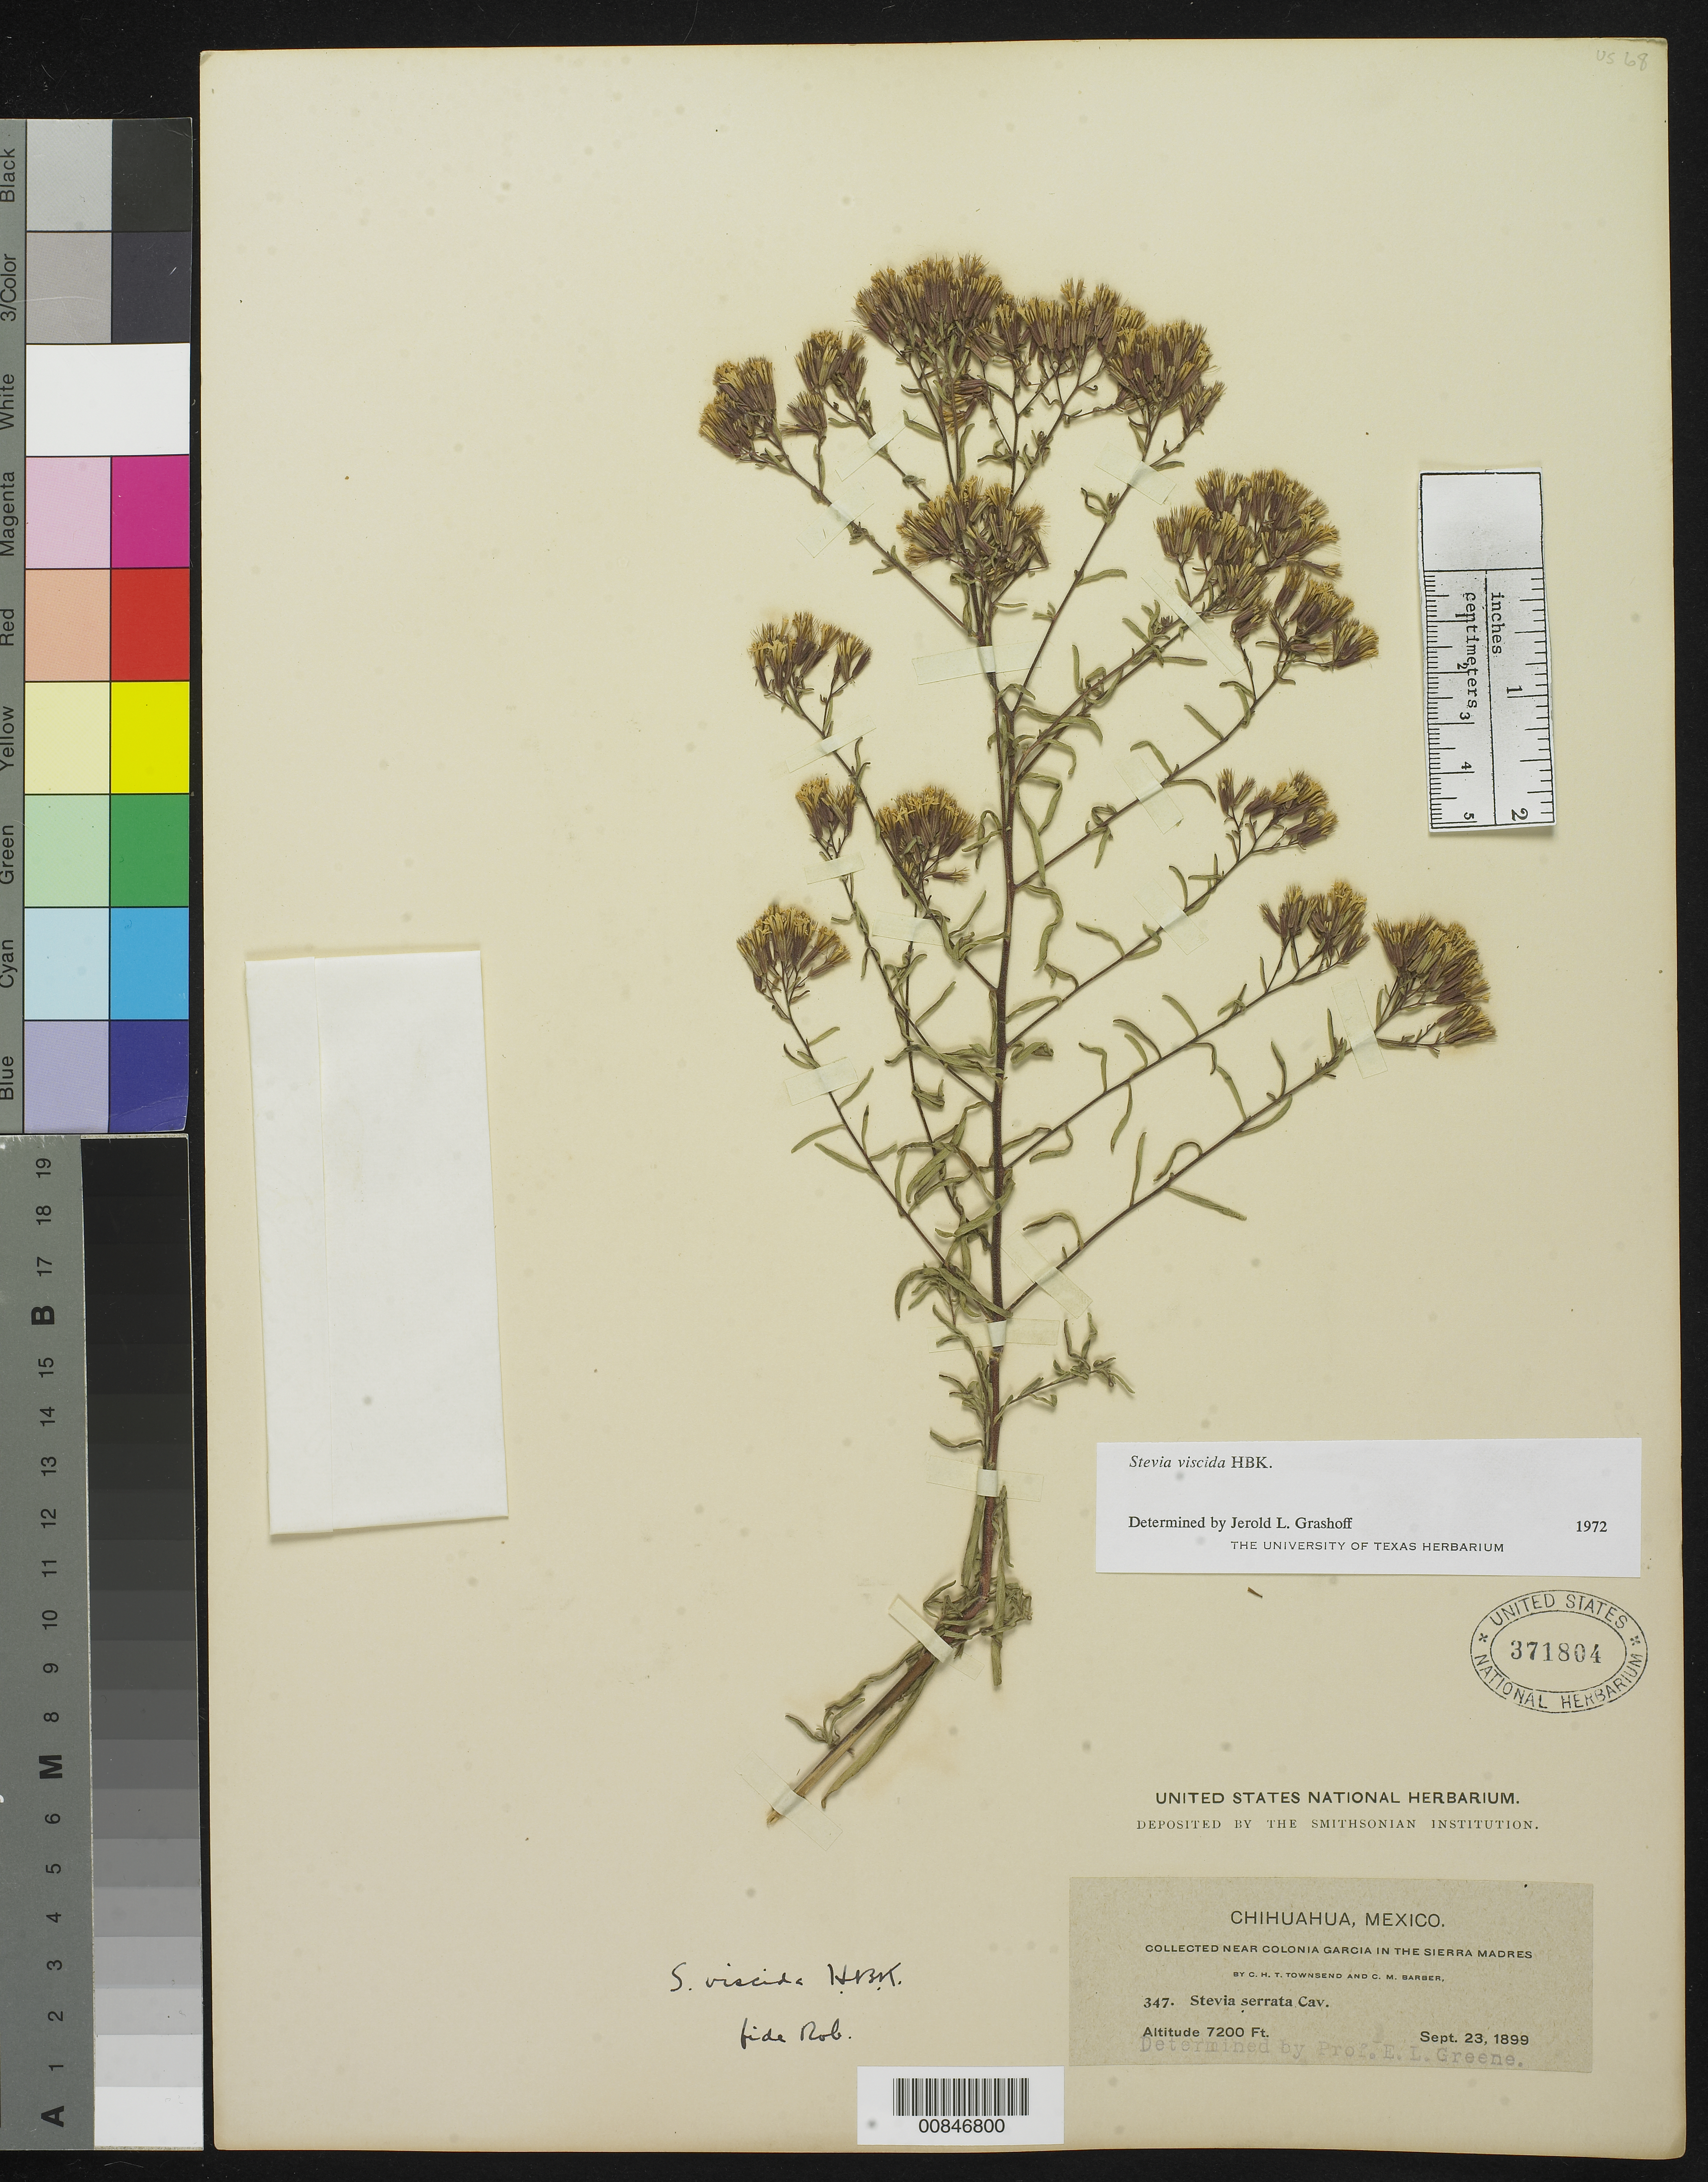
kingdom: Plantae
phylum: Tracheophyta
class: Magnoliopsida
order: Asterales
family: Asteraceae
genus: Stevia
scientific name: Stevia viscida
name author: Kunth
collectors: C. H. T. Townsend & C. Barber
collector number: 347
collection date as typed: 23 Sep 1899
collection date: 1899-09-23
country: Mexico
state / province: Chihuahua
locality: Near Colonia García in the Sierra Madre, Chihuahua.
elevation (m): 2195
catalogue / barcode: US 371804